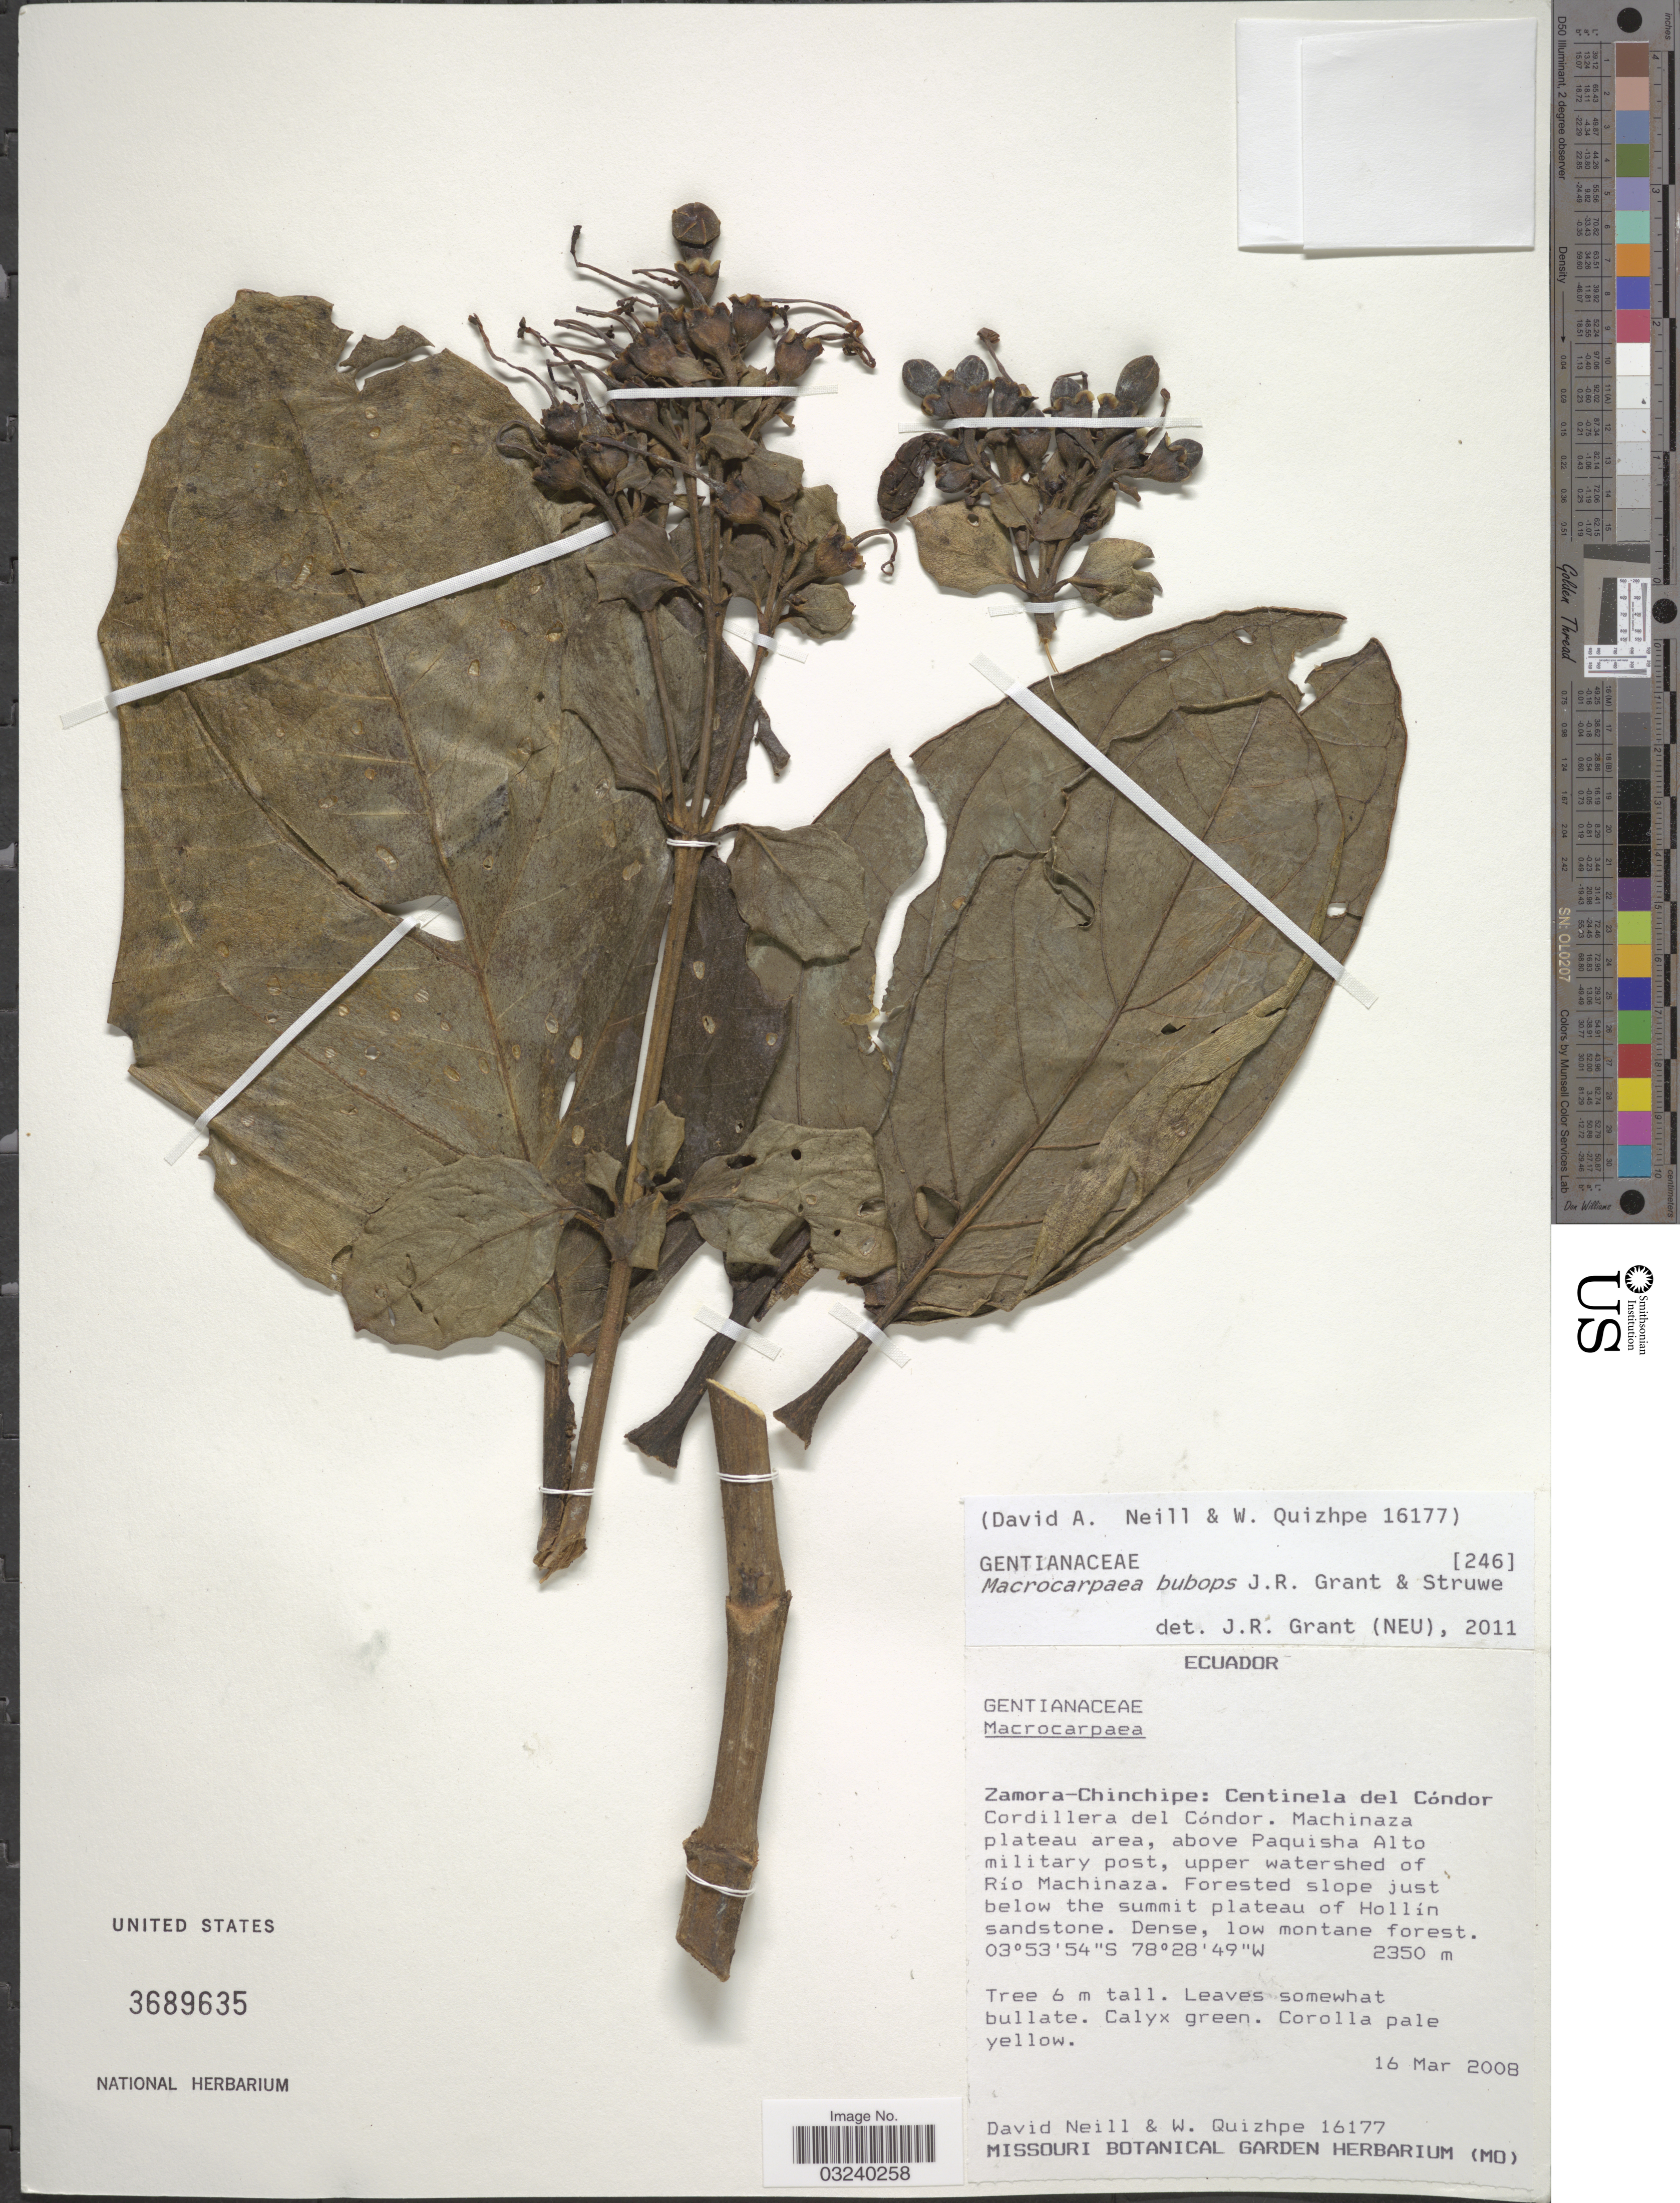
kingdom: Plantae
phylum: Tracheophyta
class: Magnoliopsida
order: Gentianales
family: Gentianaceae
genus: Macrocarpaea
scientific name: Macrocarpaea bubops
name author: J.R. Grant & Struwe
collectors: D. Neill & W. Quizhpe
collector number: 16177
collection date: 2008-03-16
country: Ecuador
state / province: Zamora-Chinchipe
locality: Centinela del Cóndor, Cordillera del Condór. Machinaza plateau area, above Paquisha Alto military post, upper watershed of Río Machinaza.. Forested slope just below the summit plateau of Hollín sandstone.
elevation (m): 2350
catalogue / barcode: US 3689635